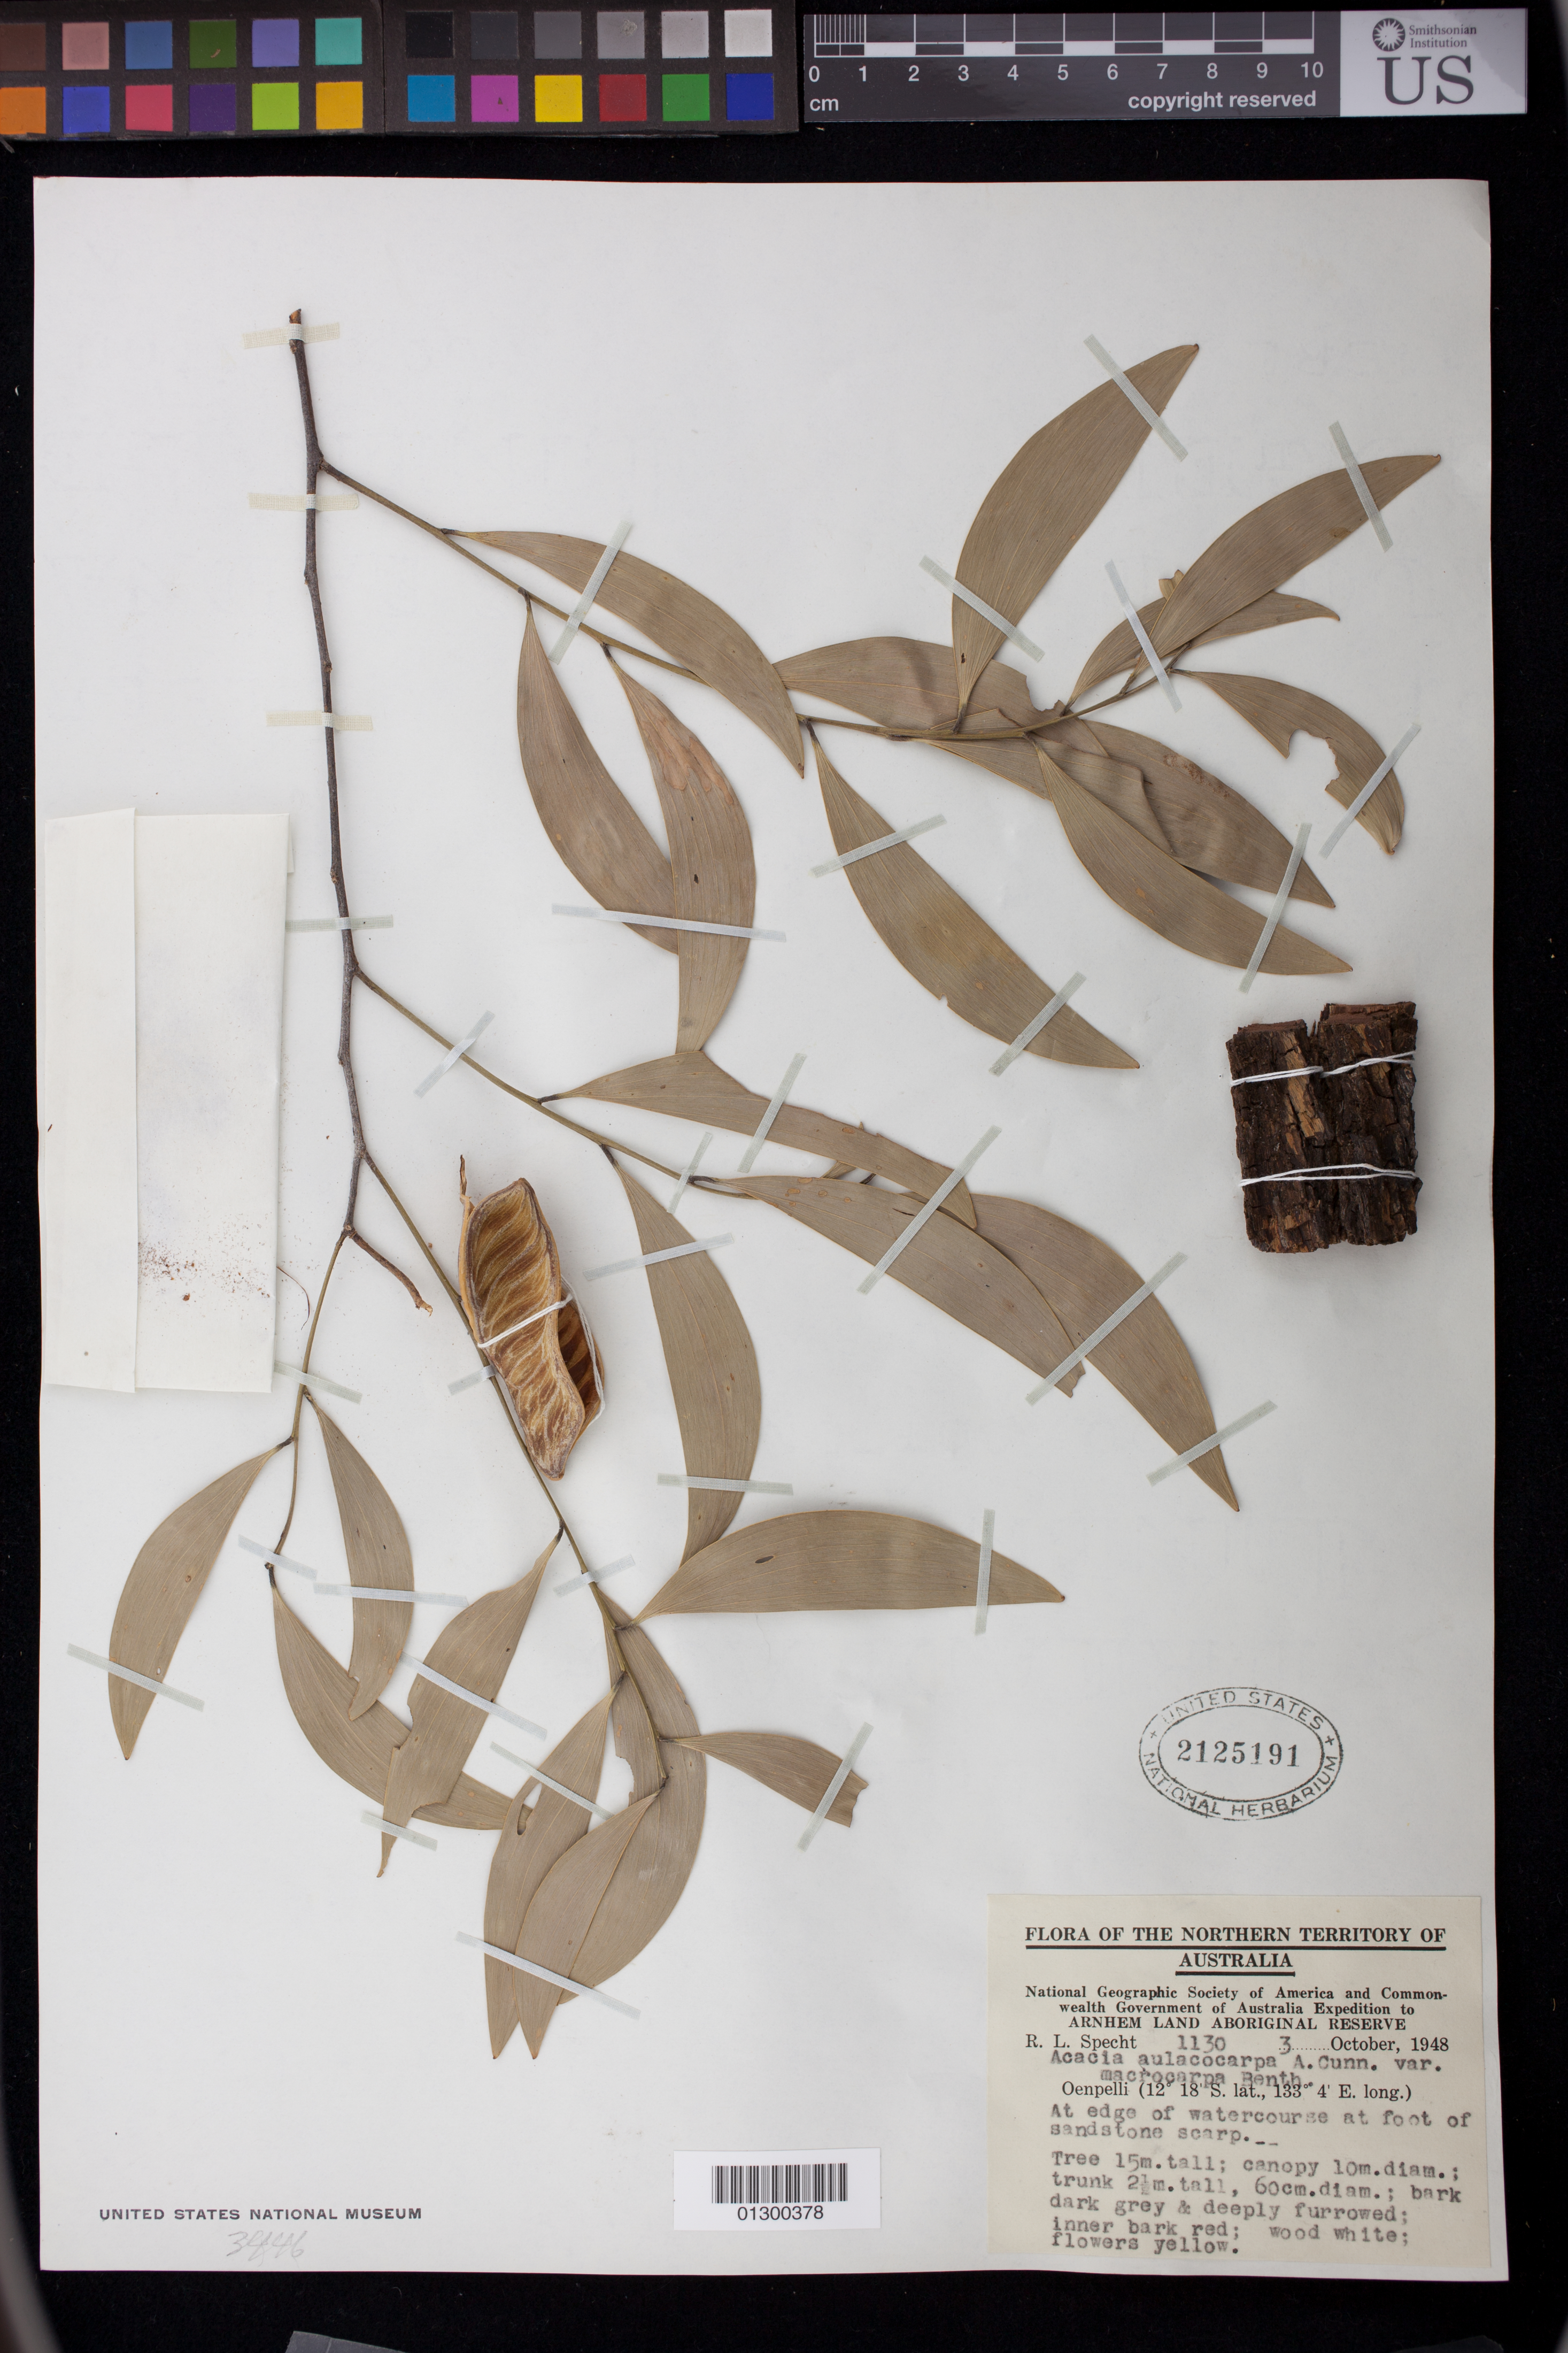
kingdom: Plantae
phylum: Tracheophyta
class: Magnoliopsida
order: Fabales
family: Fabaceae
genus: Acacia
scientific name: Acacia aulacocarpa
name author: A. Cunn. ex Benth.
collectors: R. L. Specht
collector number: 1130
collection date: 1948-10-03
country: Australia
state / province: Northern Territory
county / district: West Arnhem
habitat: At edge of watercourse at foot of sandstone scarp.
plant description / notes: Tree 15 m. tall; canopy 10 m. diam.; trunk 2.5 m. tall, 60 cm. diam.; bark dark grey and deeply furrowed; inner bark red; wood white; flowers yellow.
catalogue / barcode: US 2125191